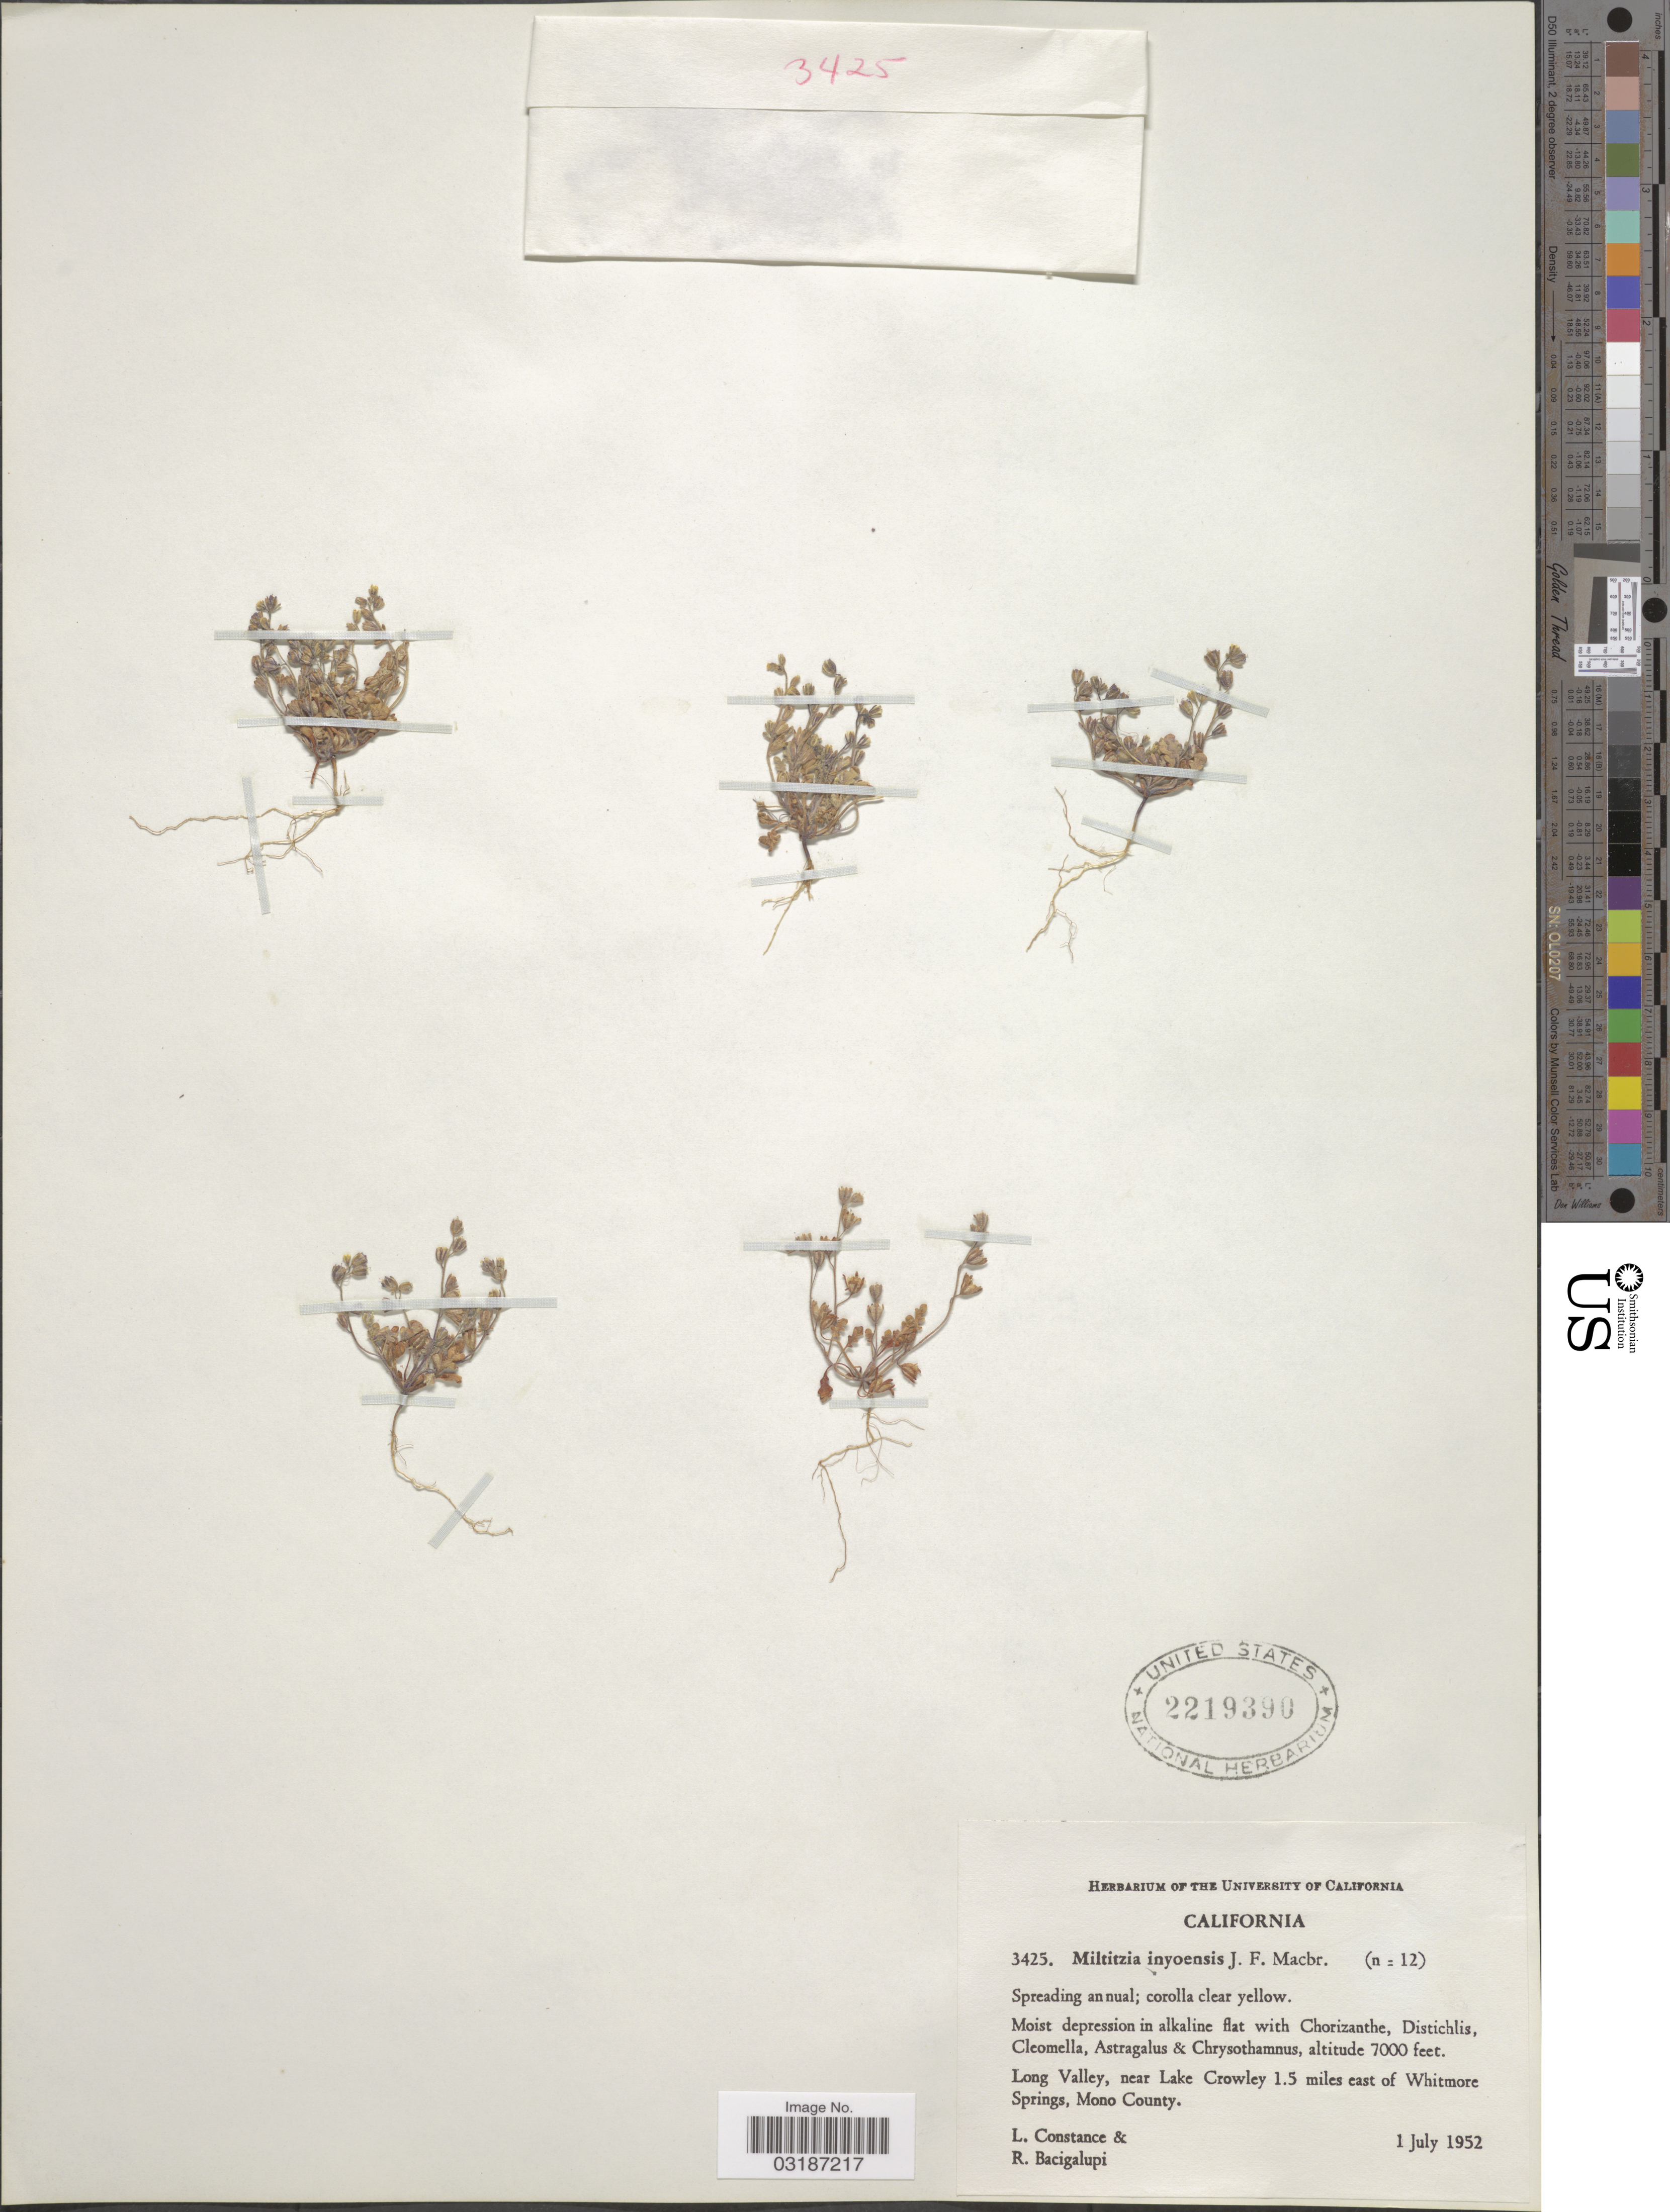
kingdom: Plantae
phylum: Tracheophyta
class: Magnoliopsida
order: Boraginales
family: Hydrophyllaceae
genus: Phacelia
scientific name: Phacelia inyoensis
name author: (J.F. Macbr.) J.T. Howell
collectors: L. Constance & R. Bacigalupi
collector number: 3425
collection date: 1952-07-01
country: United States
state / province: California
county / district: Mono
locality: Long Valley, near Lake Crowley 1.5 miles east of Whitmore Springs, Mono County.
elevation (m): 2134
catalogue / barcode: US 2219390